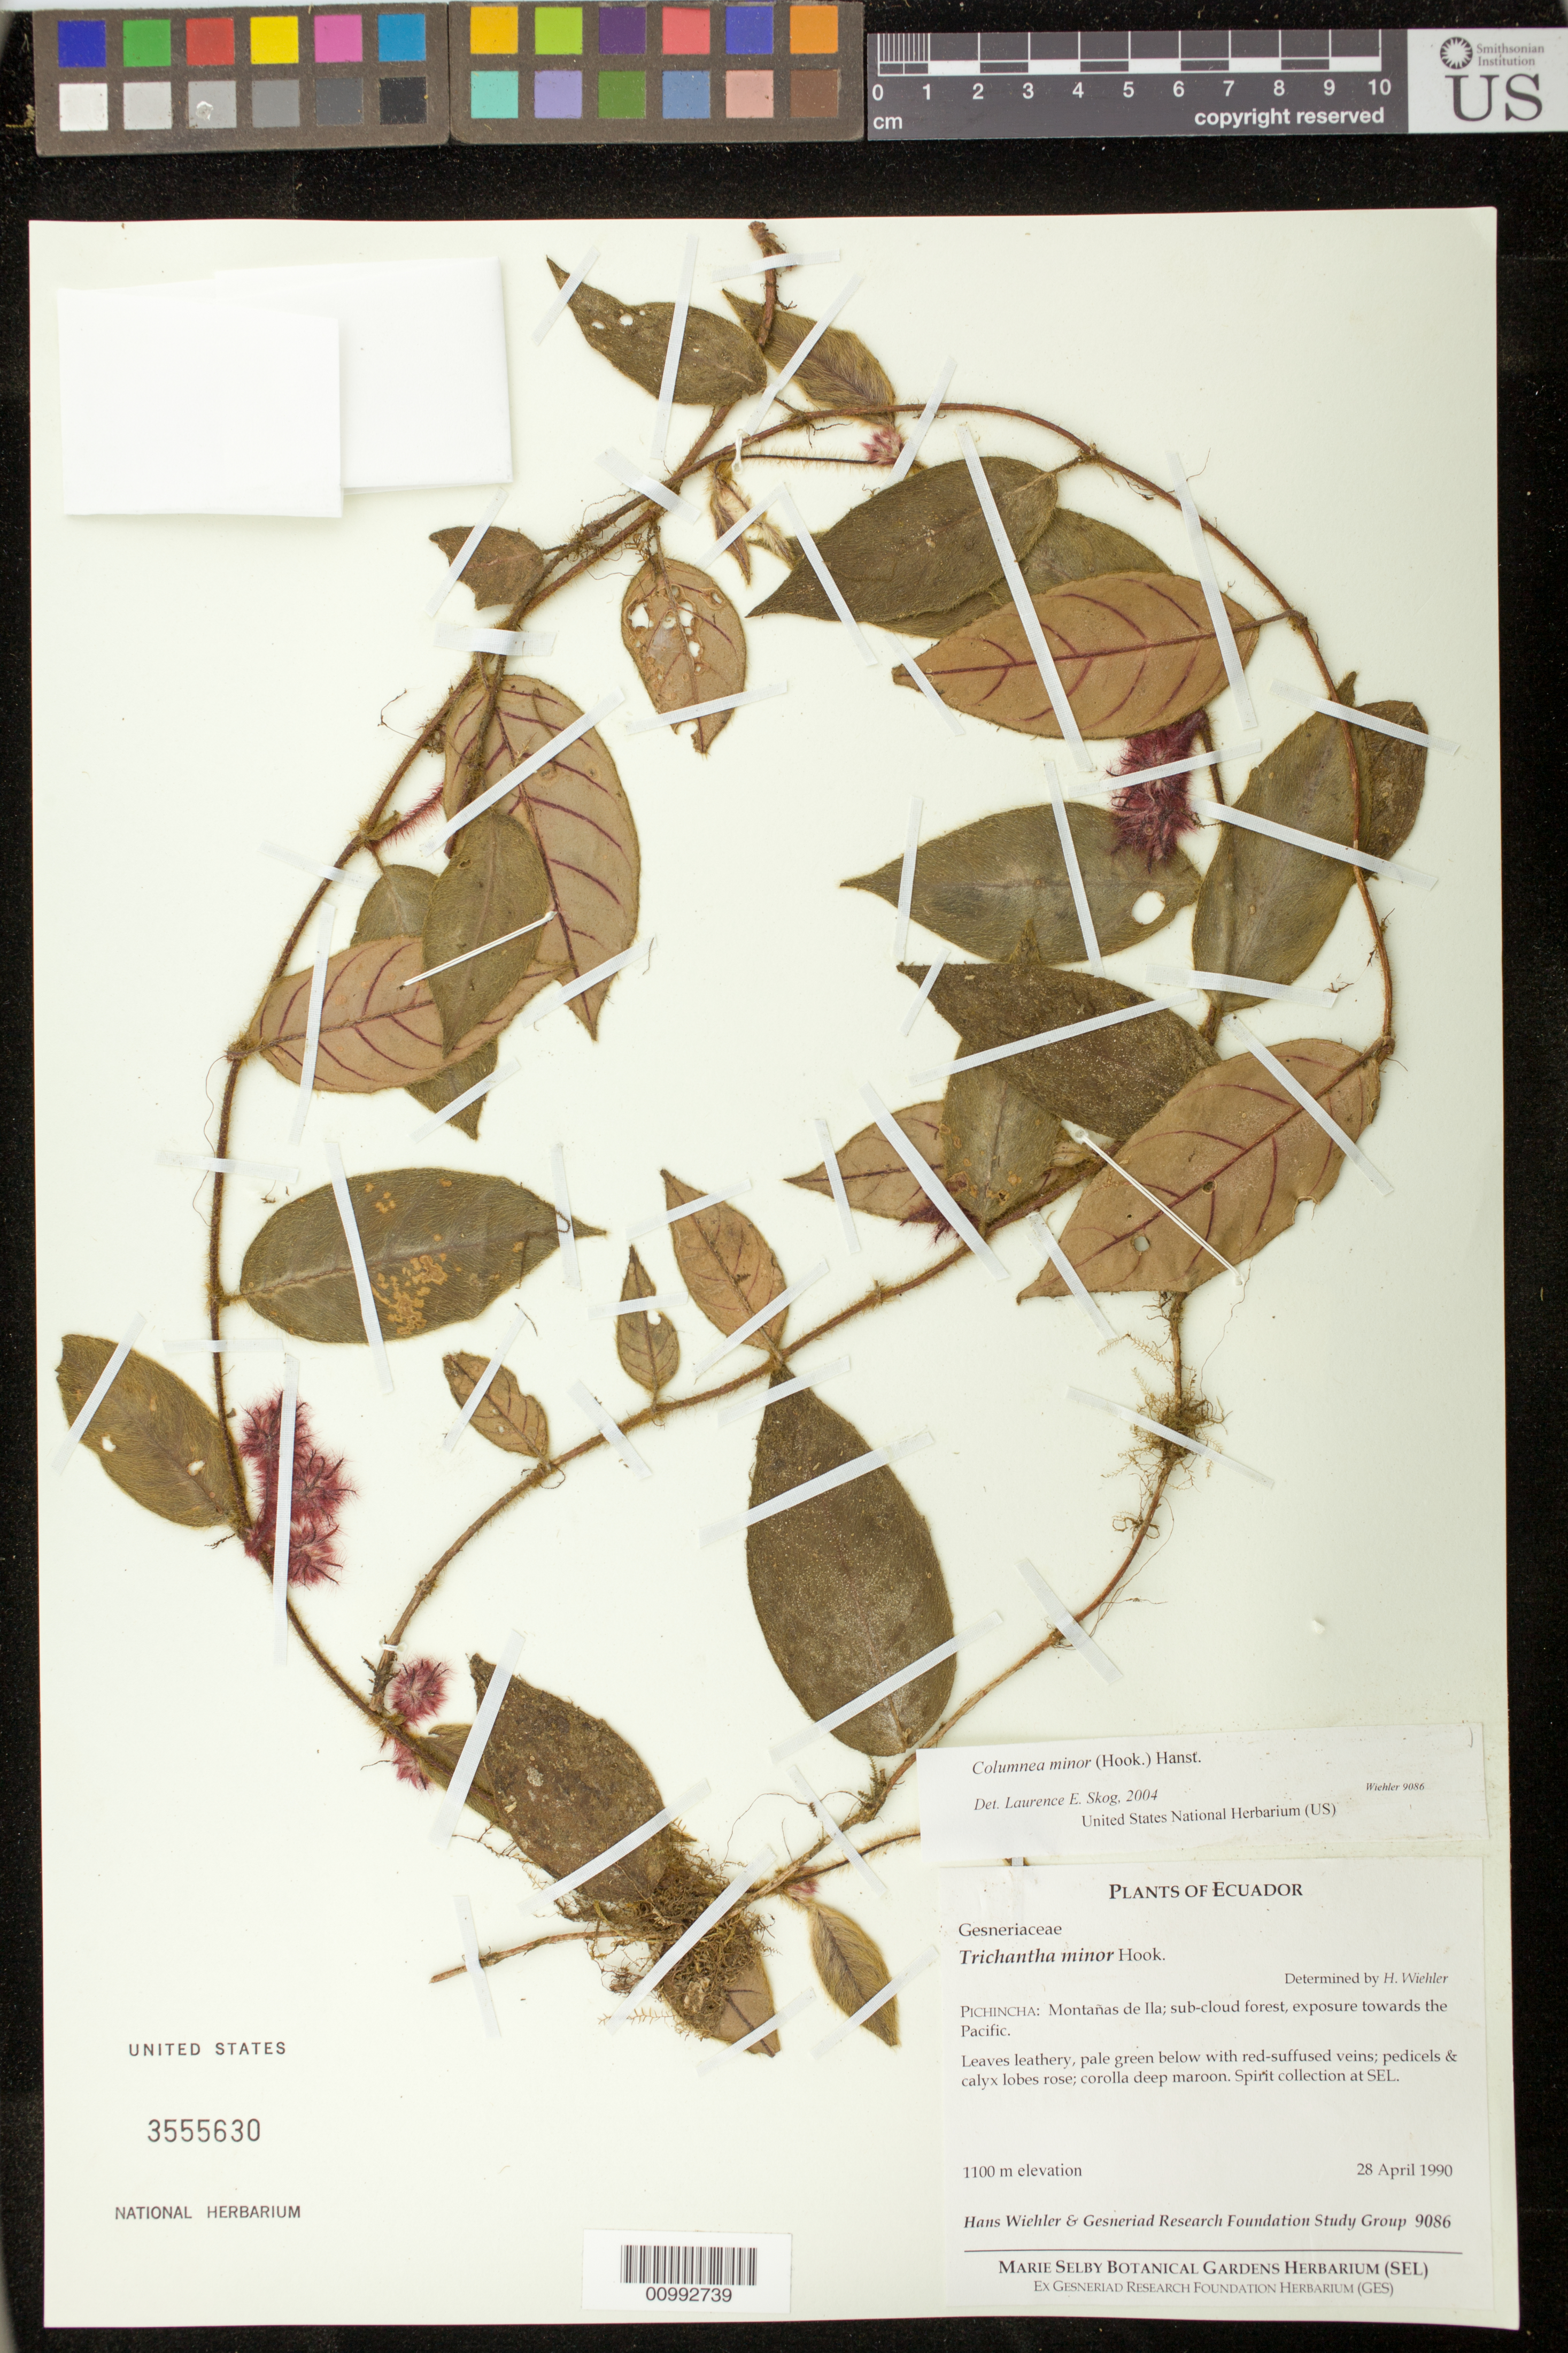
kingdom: Plantae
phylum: Tracheophyta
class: Magnoliopsida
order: Lamiales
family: Gesneriaceae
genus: Columnea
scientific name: Columnea minor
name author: (Hook.) Hanst.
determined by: Skog, Laurence E.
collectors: H. J. Wiehler & GRF Study Group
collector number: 9086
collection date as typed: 28 Apr 1990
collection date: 1990-04-28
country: Ecuador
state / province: Pichincha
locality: Pichincha: Montañas de Ila; sub-cloud forest, exposure towards the Pacific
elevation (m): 1100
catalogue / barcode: US 3555630